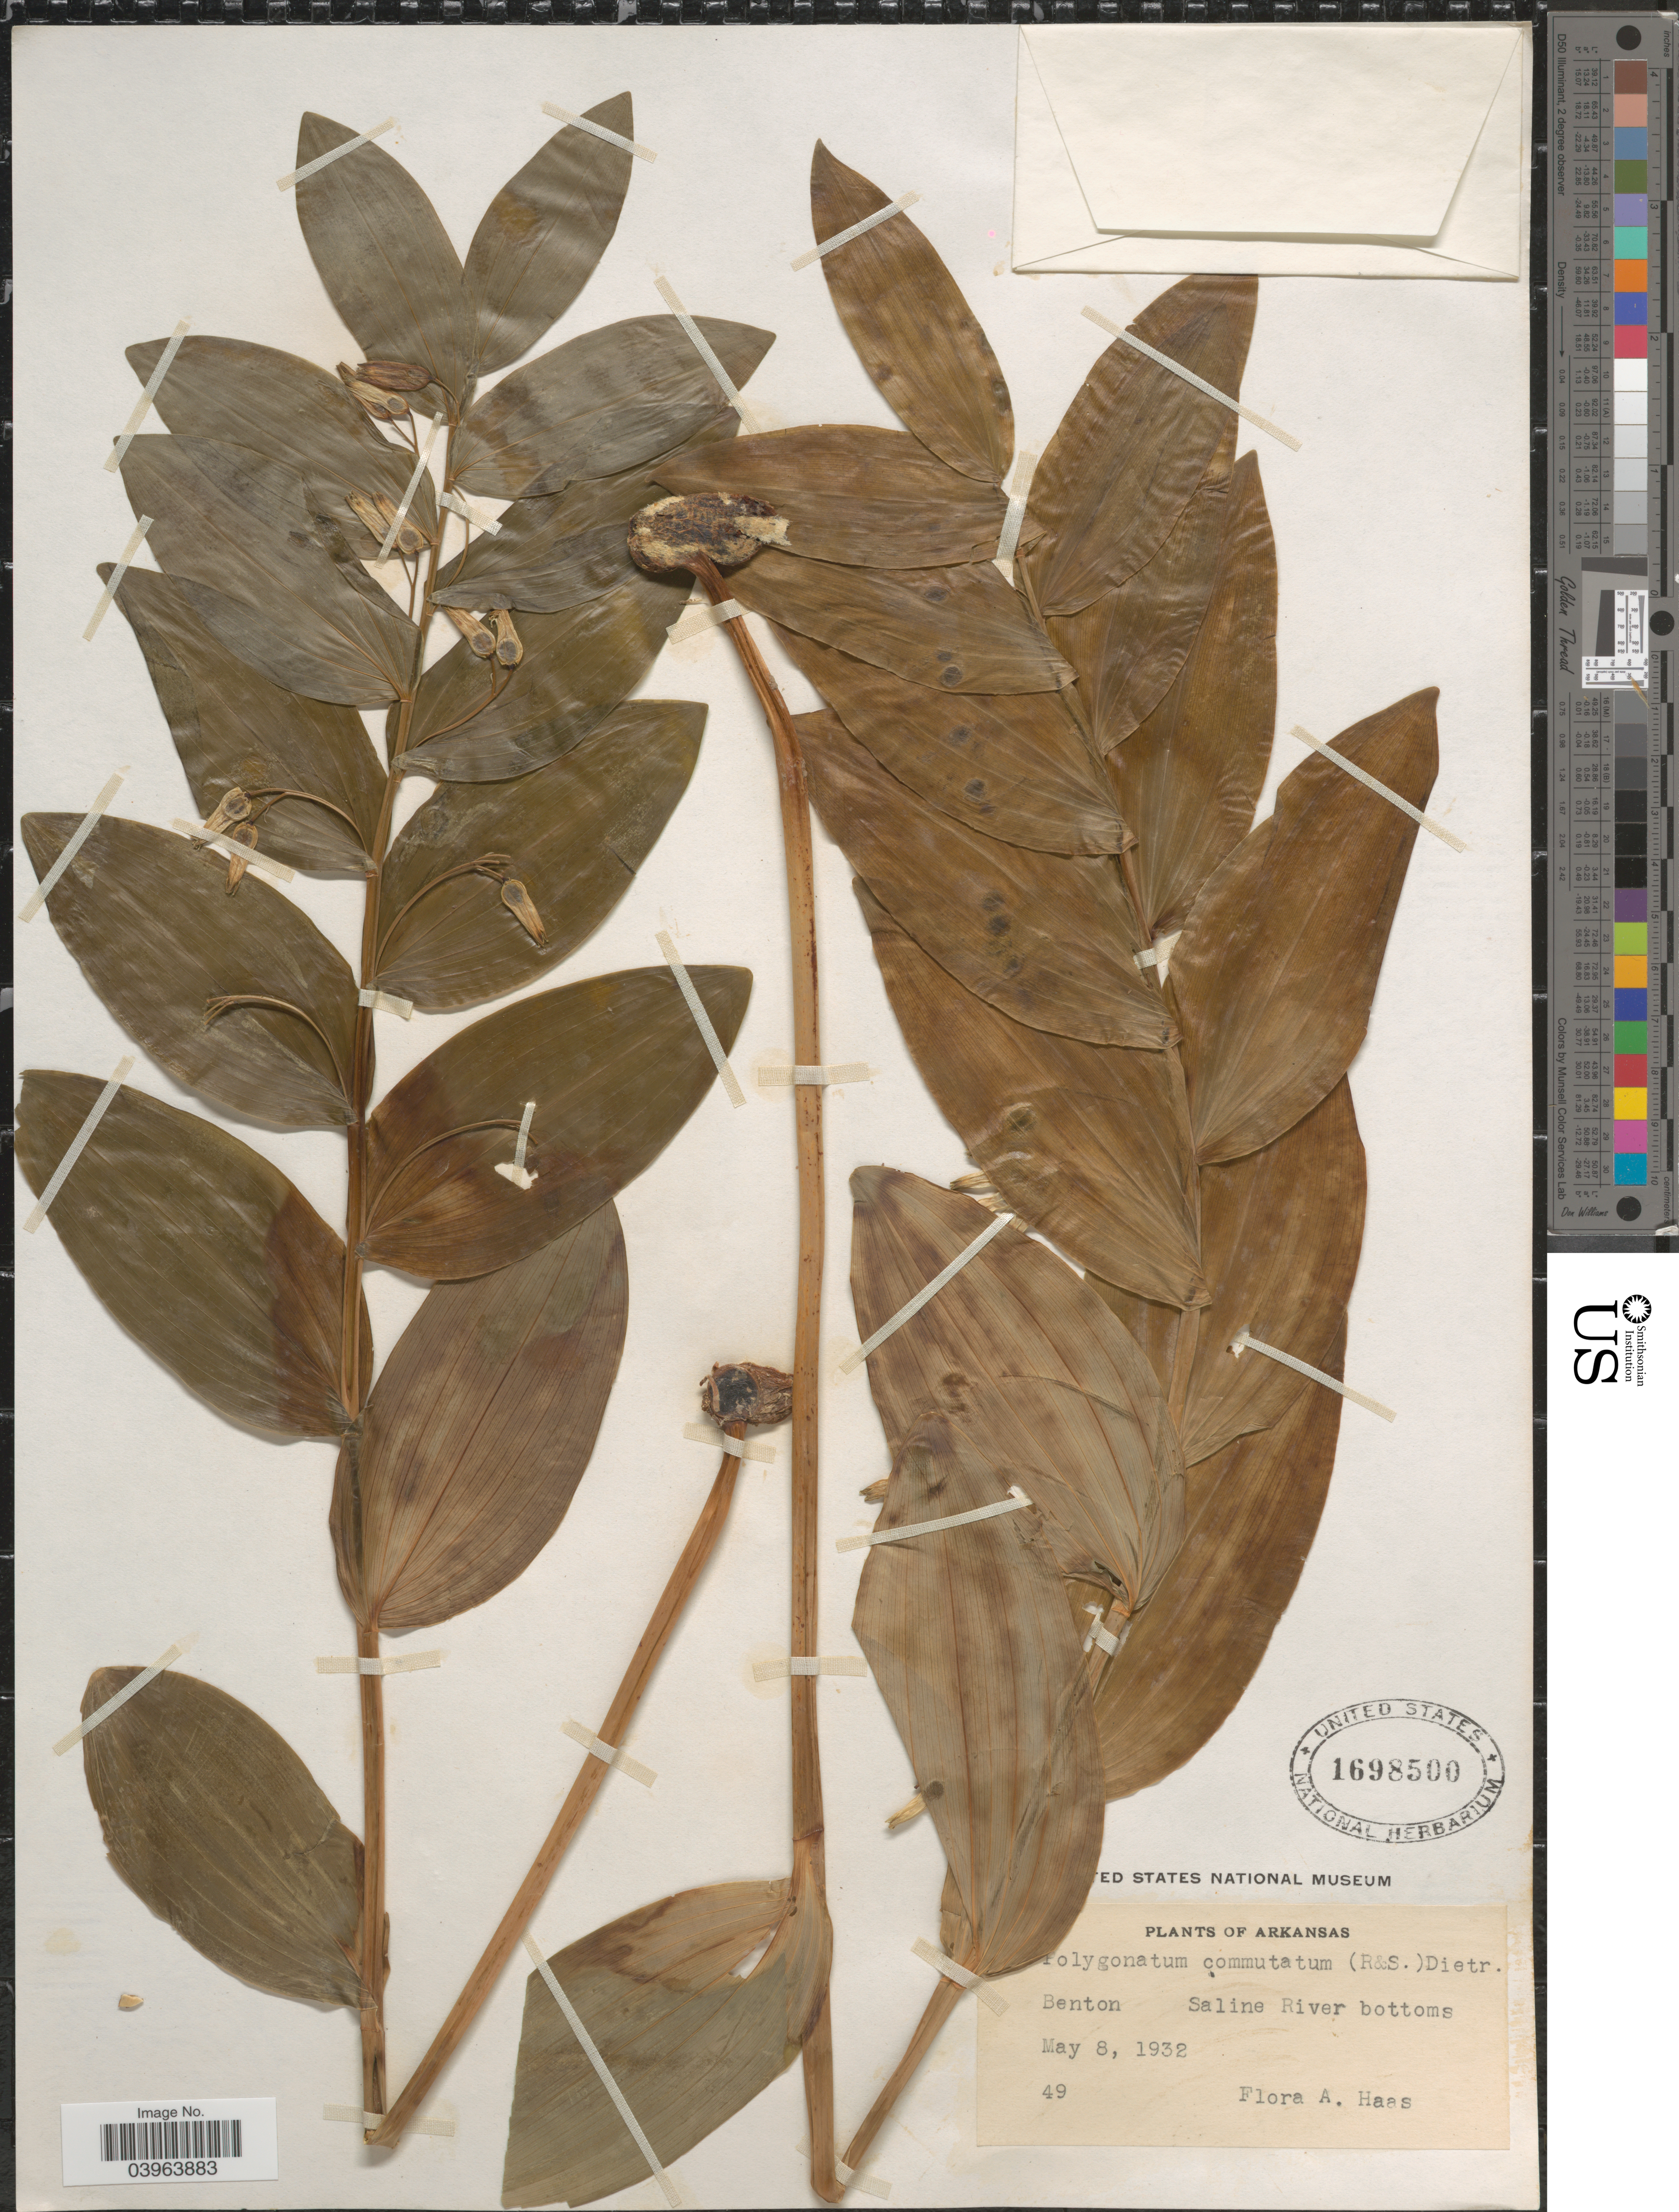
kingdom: Plantae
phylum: Tracheophyta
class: Liliopsida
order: Asparagales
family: Asparagaceae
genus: Polygonatum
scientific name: Polygonatum commutatum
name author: (Schult. f.) A. Dietr.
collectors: F. A. Haas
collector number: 49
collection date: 1932-05-08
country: United States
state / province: Arkansas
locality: Benton Saline River bottoms.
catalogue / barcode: US 1698500